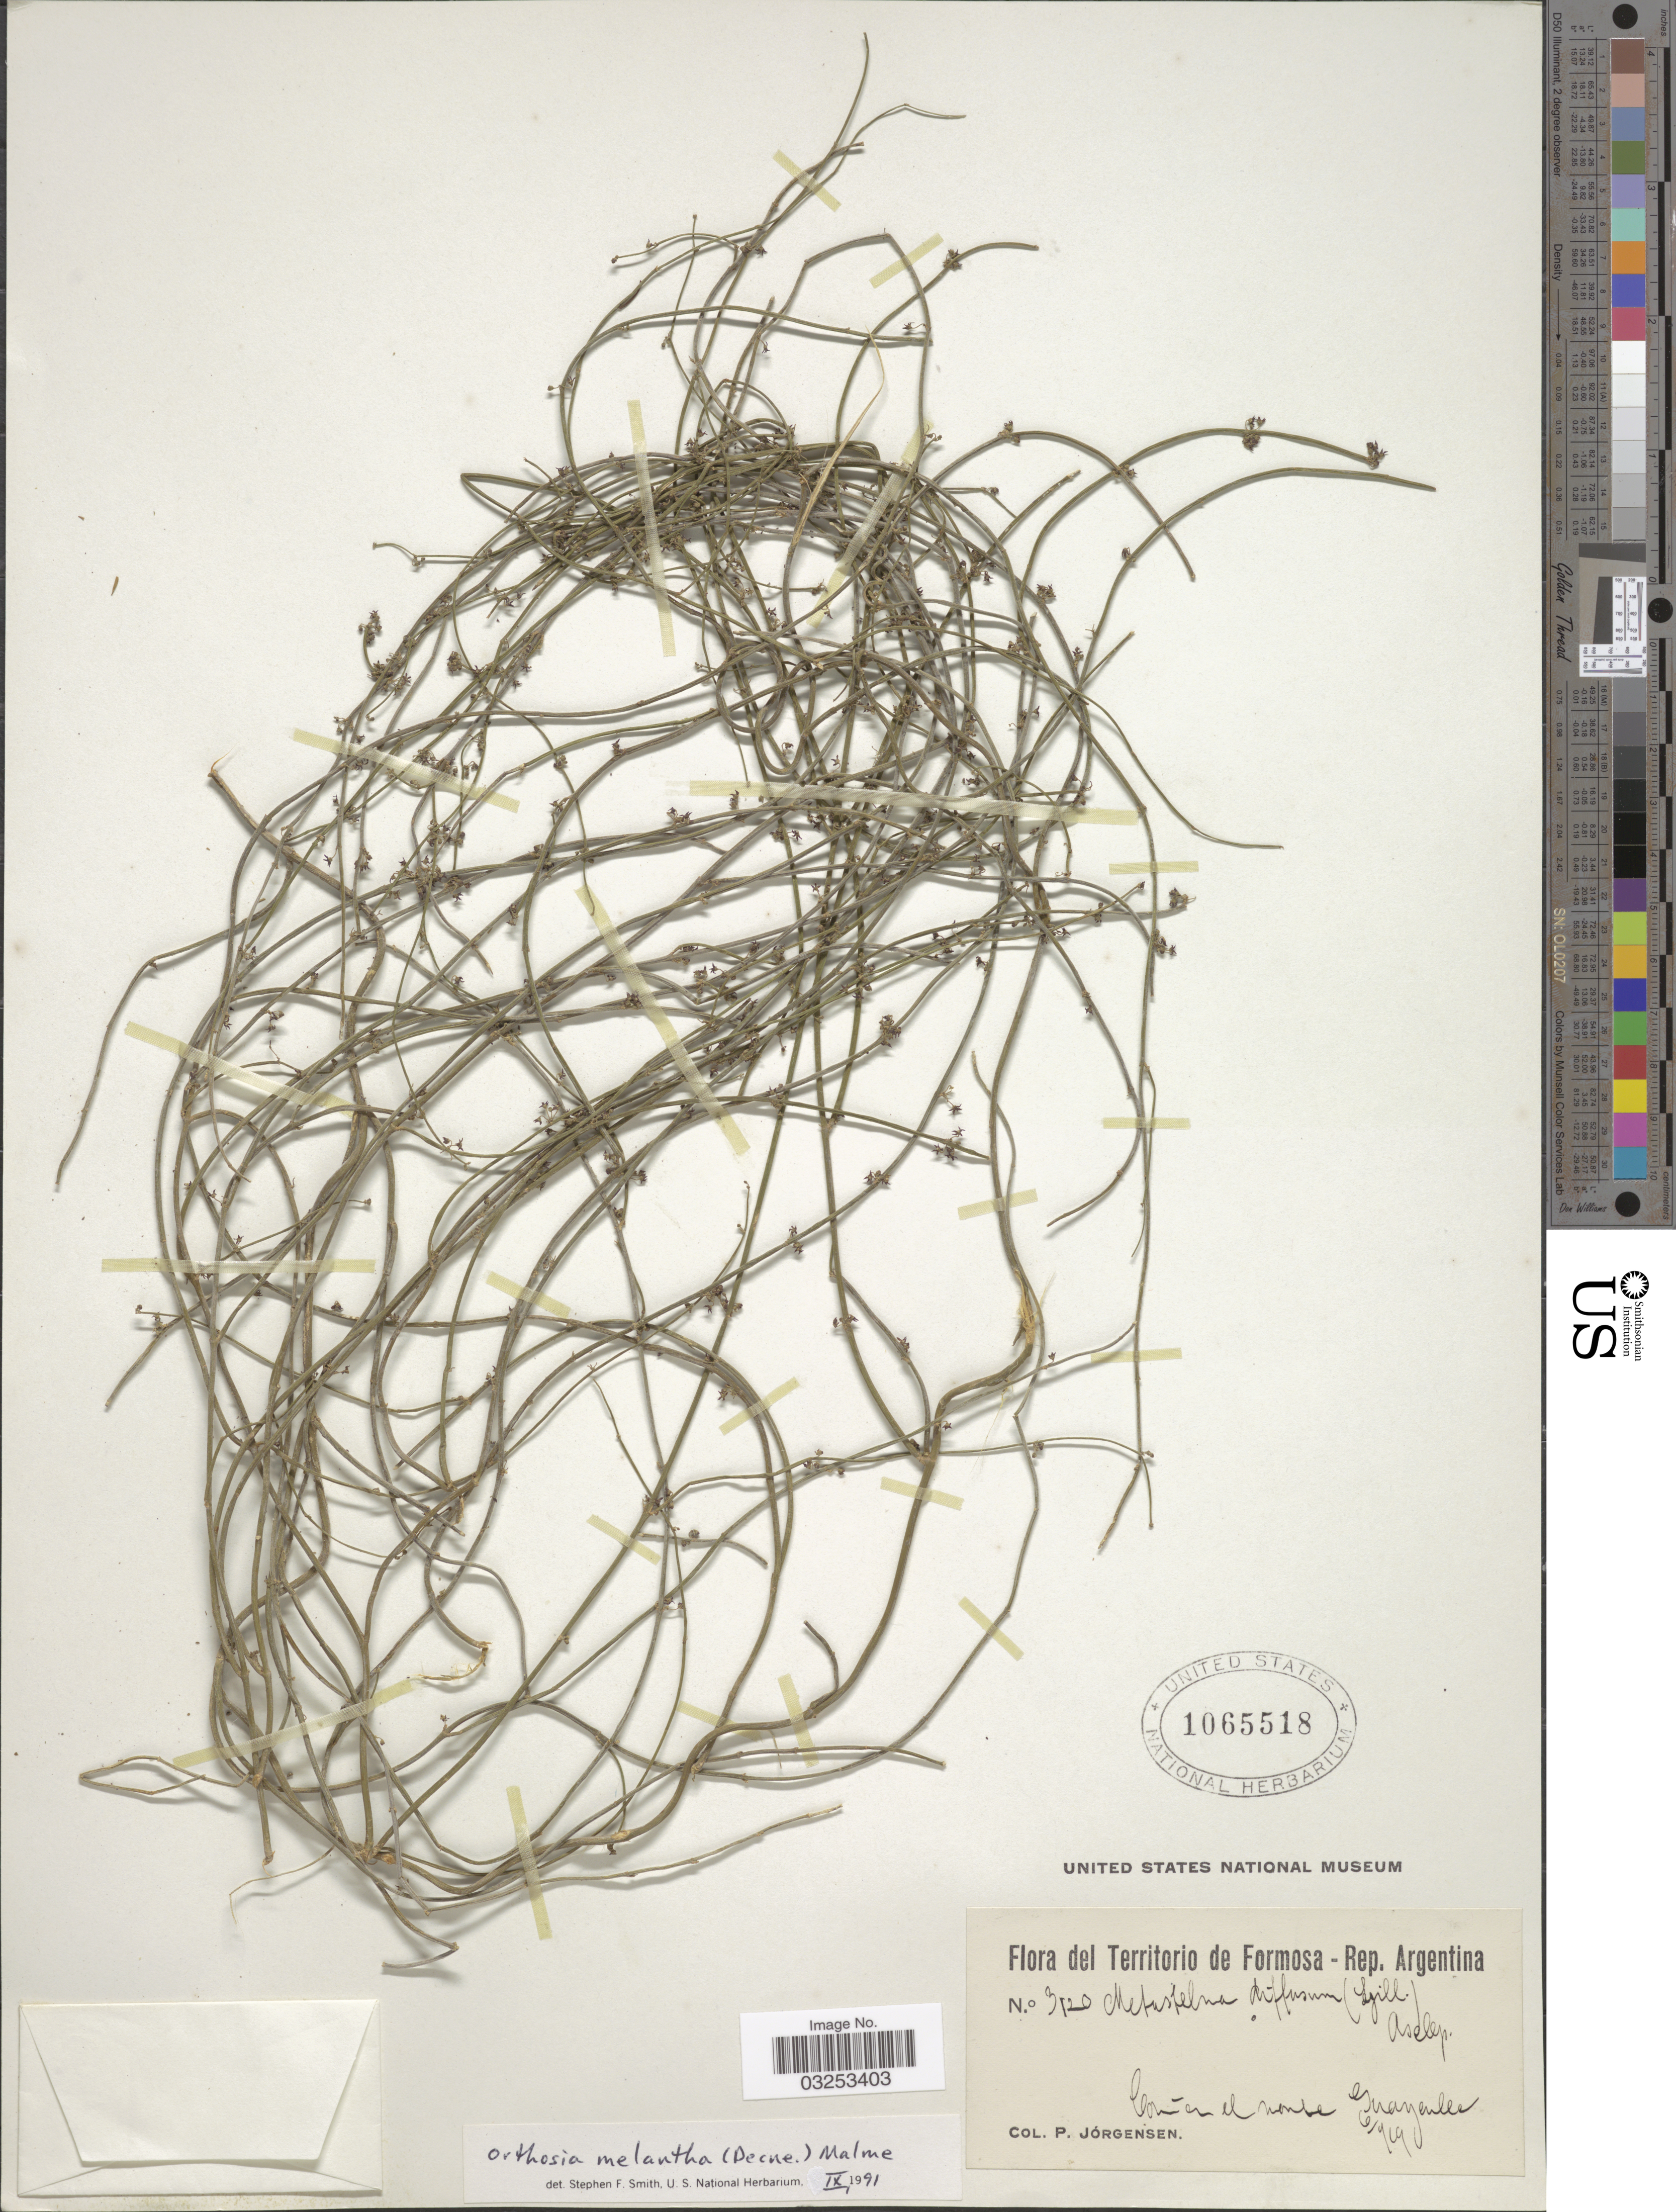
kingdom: Plantae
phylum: Tracheophyta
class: Magnoliopsida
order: Gentianales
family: Apocynaceae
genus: Tassadia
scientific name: Tassadia subulata var. subulata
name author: (Vell.) Fontella & E.A. Schwarz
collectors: P. Jörgensen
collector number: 3120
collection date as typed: Transcribed d/m/y: 6/9/29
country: Argentina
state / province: Formosa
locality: Territorio de Formosa- Rep. Arginta. Comen en el monte Guayenlec.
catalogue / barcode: US 1065518